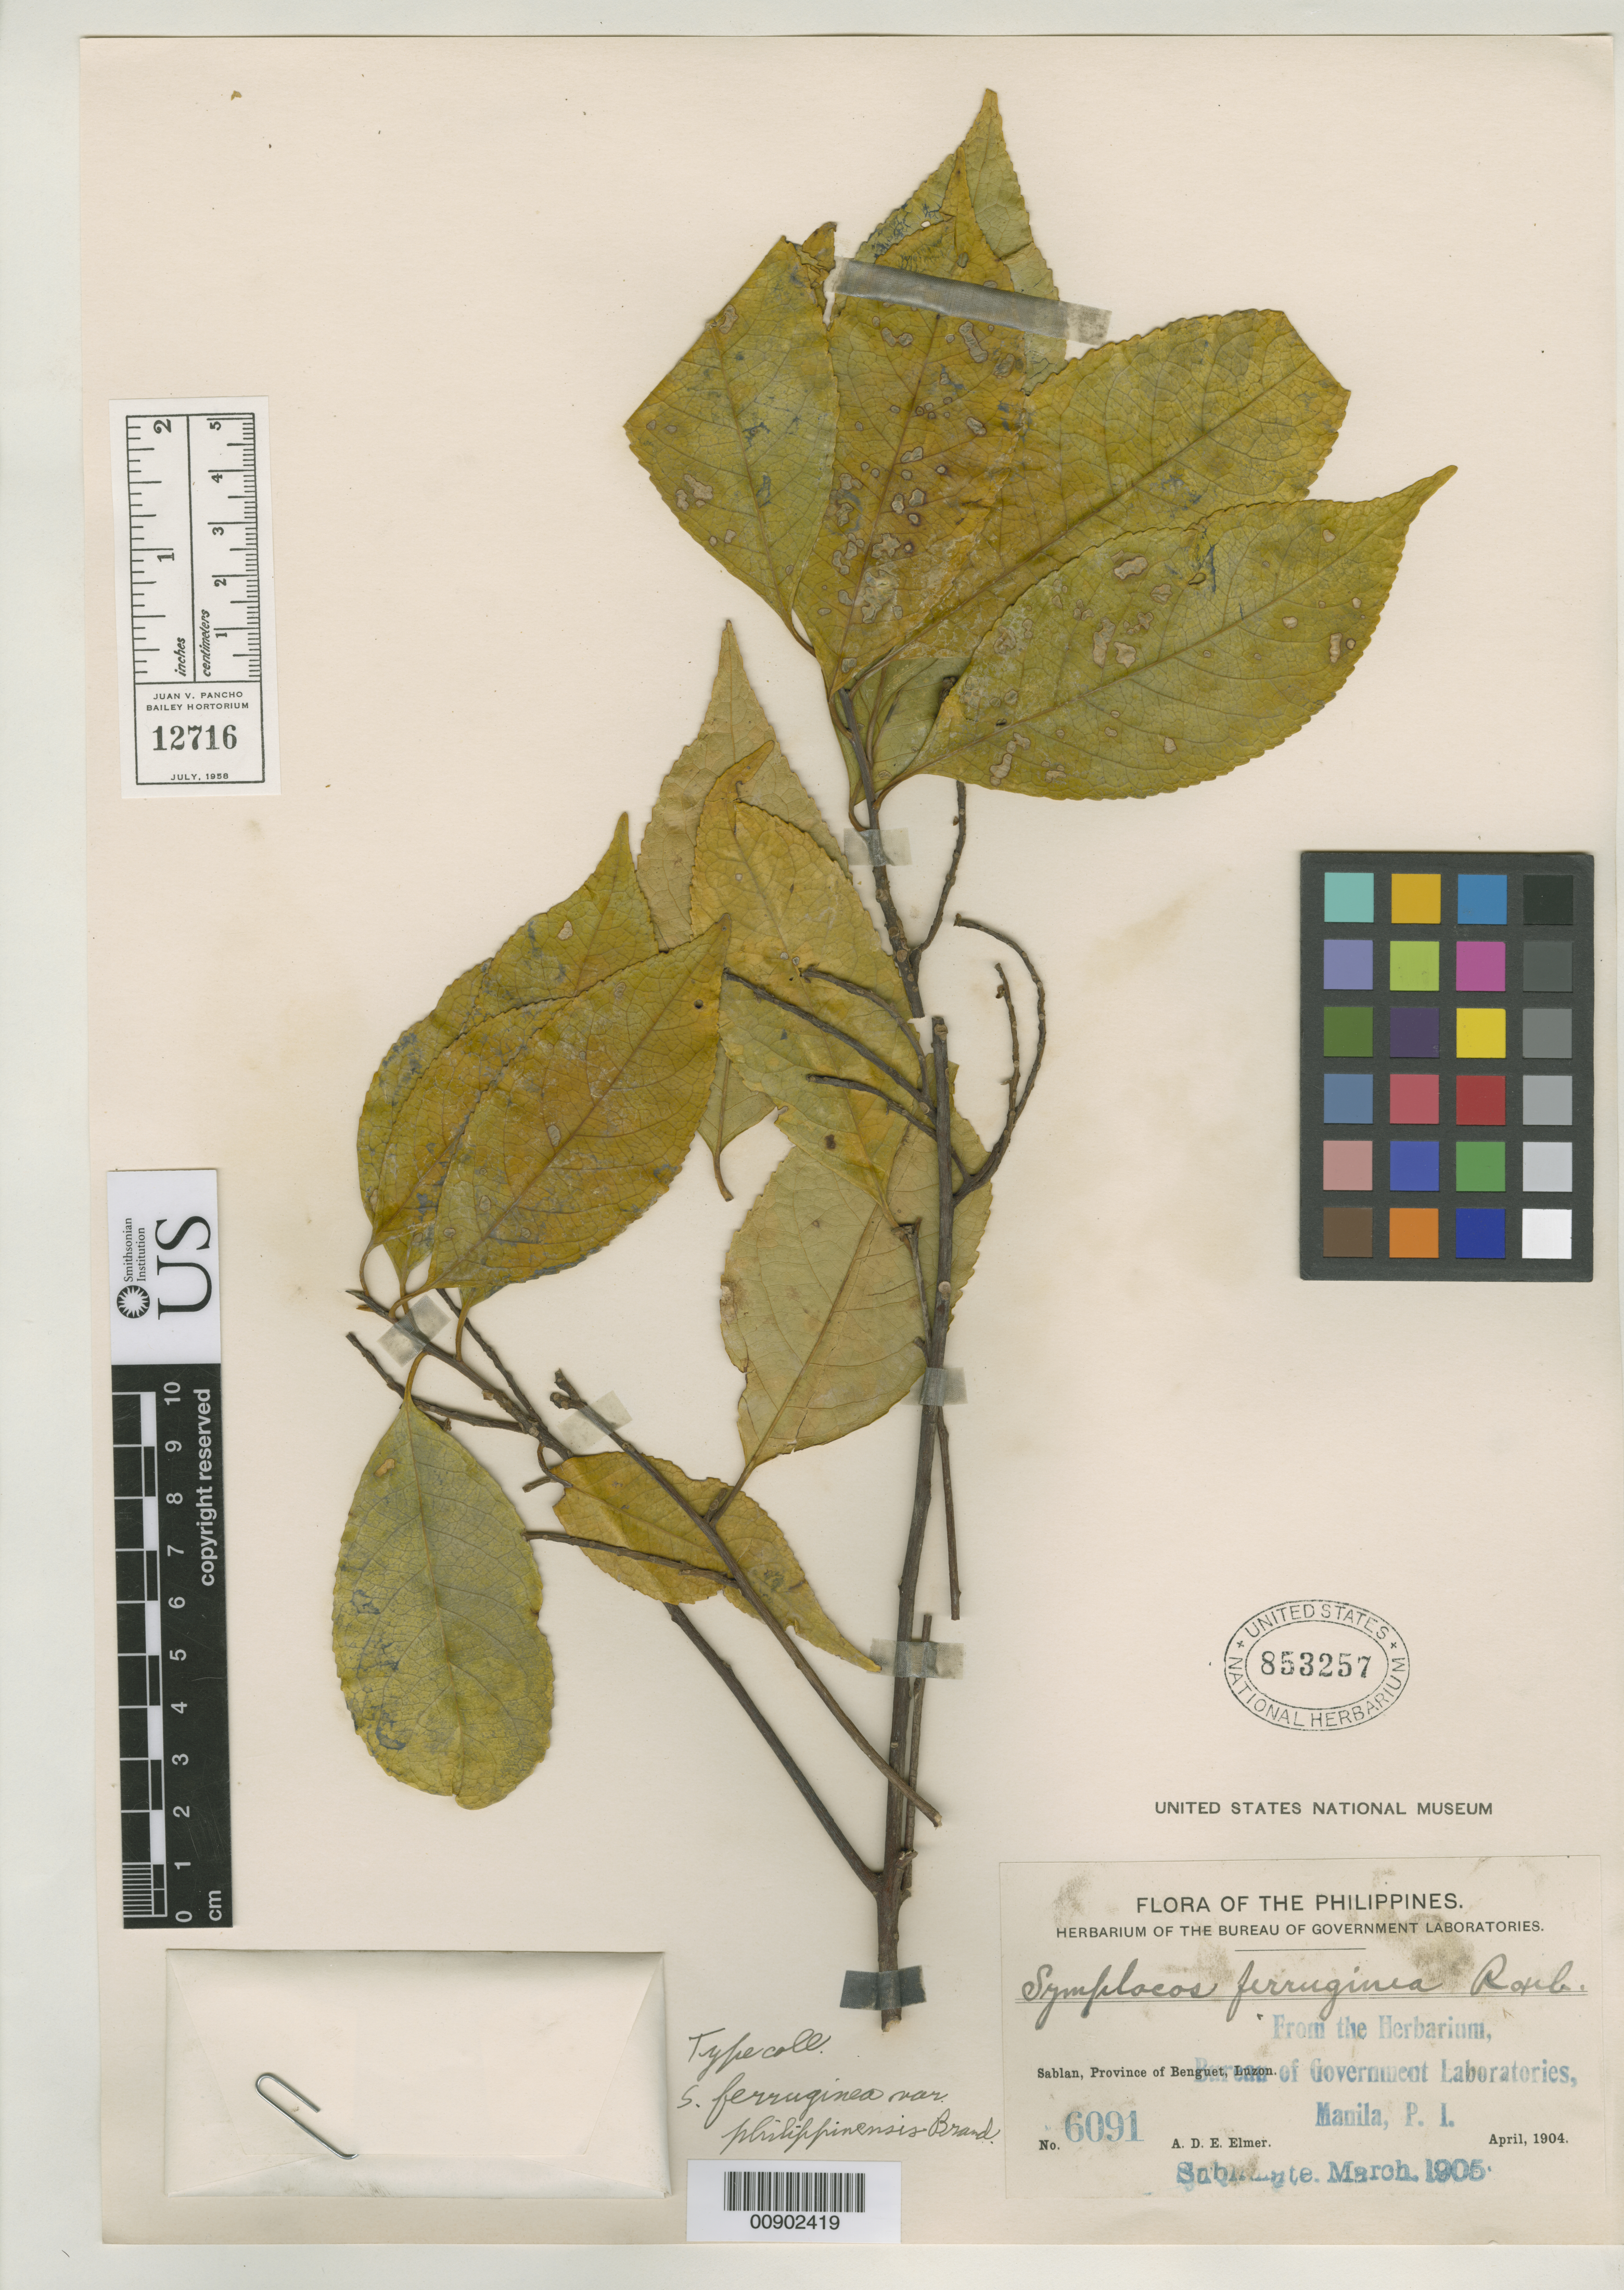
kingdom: Plantae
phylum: Tracheophyta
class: Magnoliopsida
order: Ericales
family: Symplocaceae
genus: Symplocos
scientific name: Symplocos ferruginea var. philippinensis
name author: Brand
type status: Syntype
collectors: A. D. E. Elmer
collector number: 6091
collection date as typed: Apr 1904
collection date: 1904-04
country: Philippines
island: Luzon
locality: Sablan, Province of Benguet, Luzon.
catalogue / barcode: US 853257